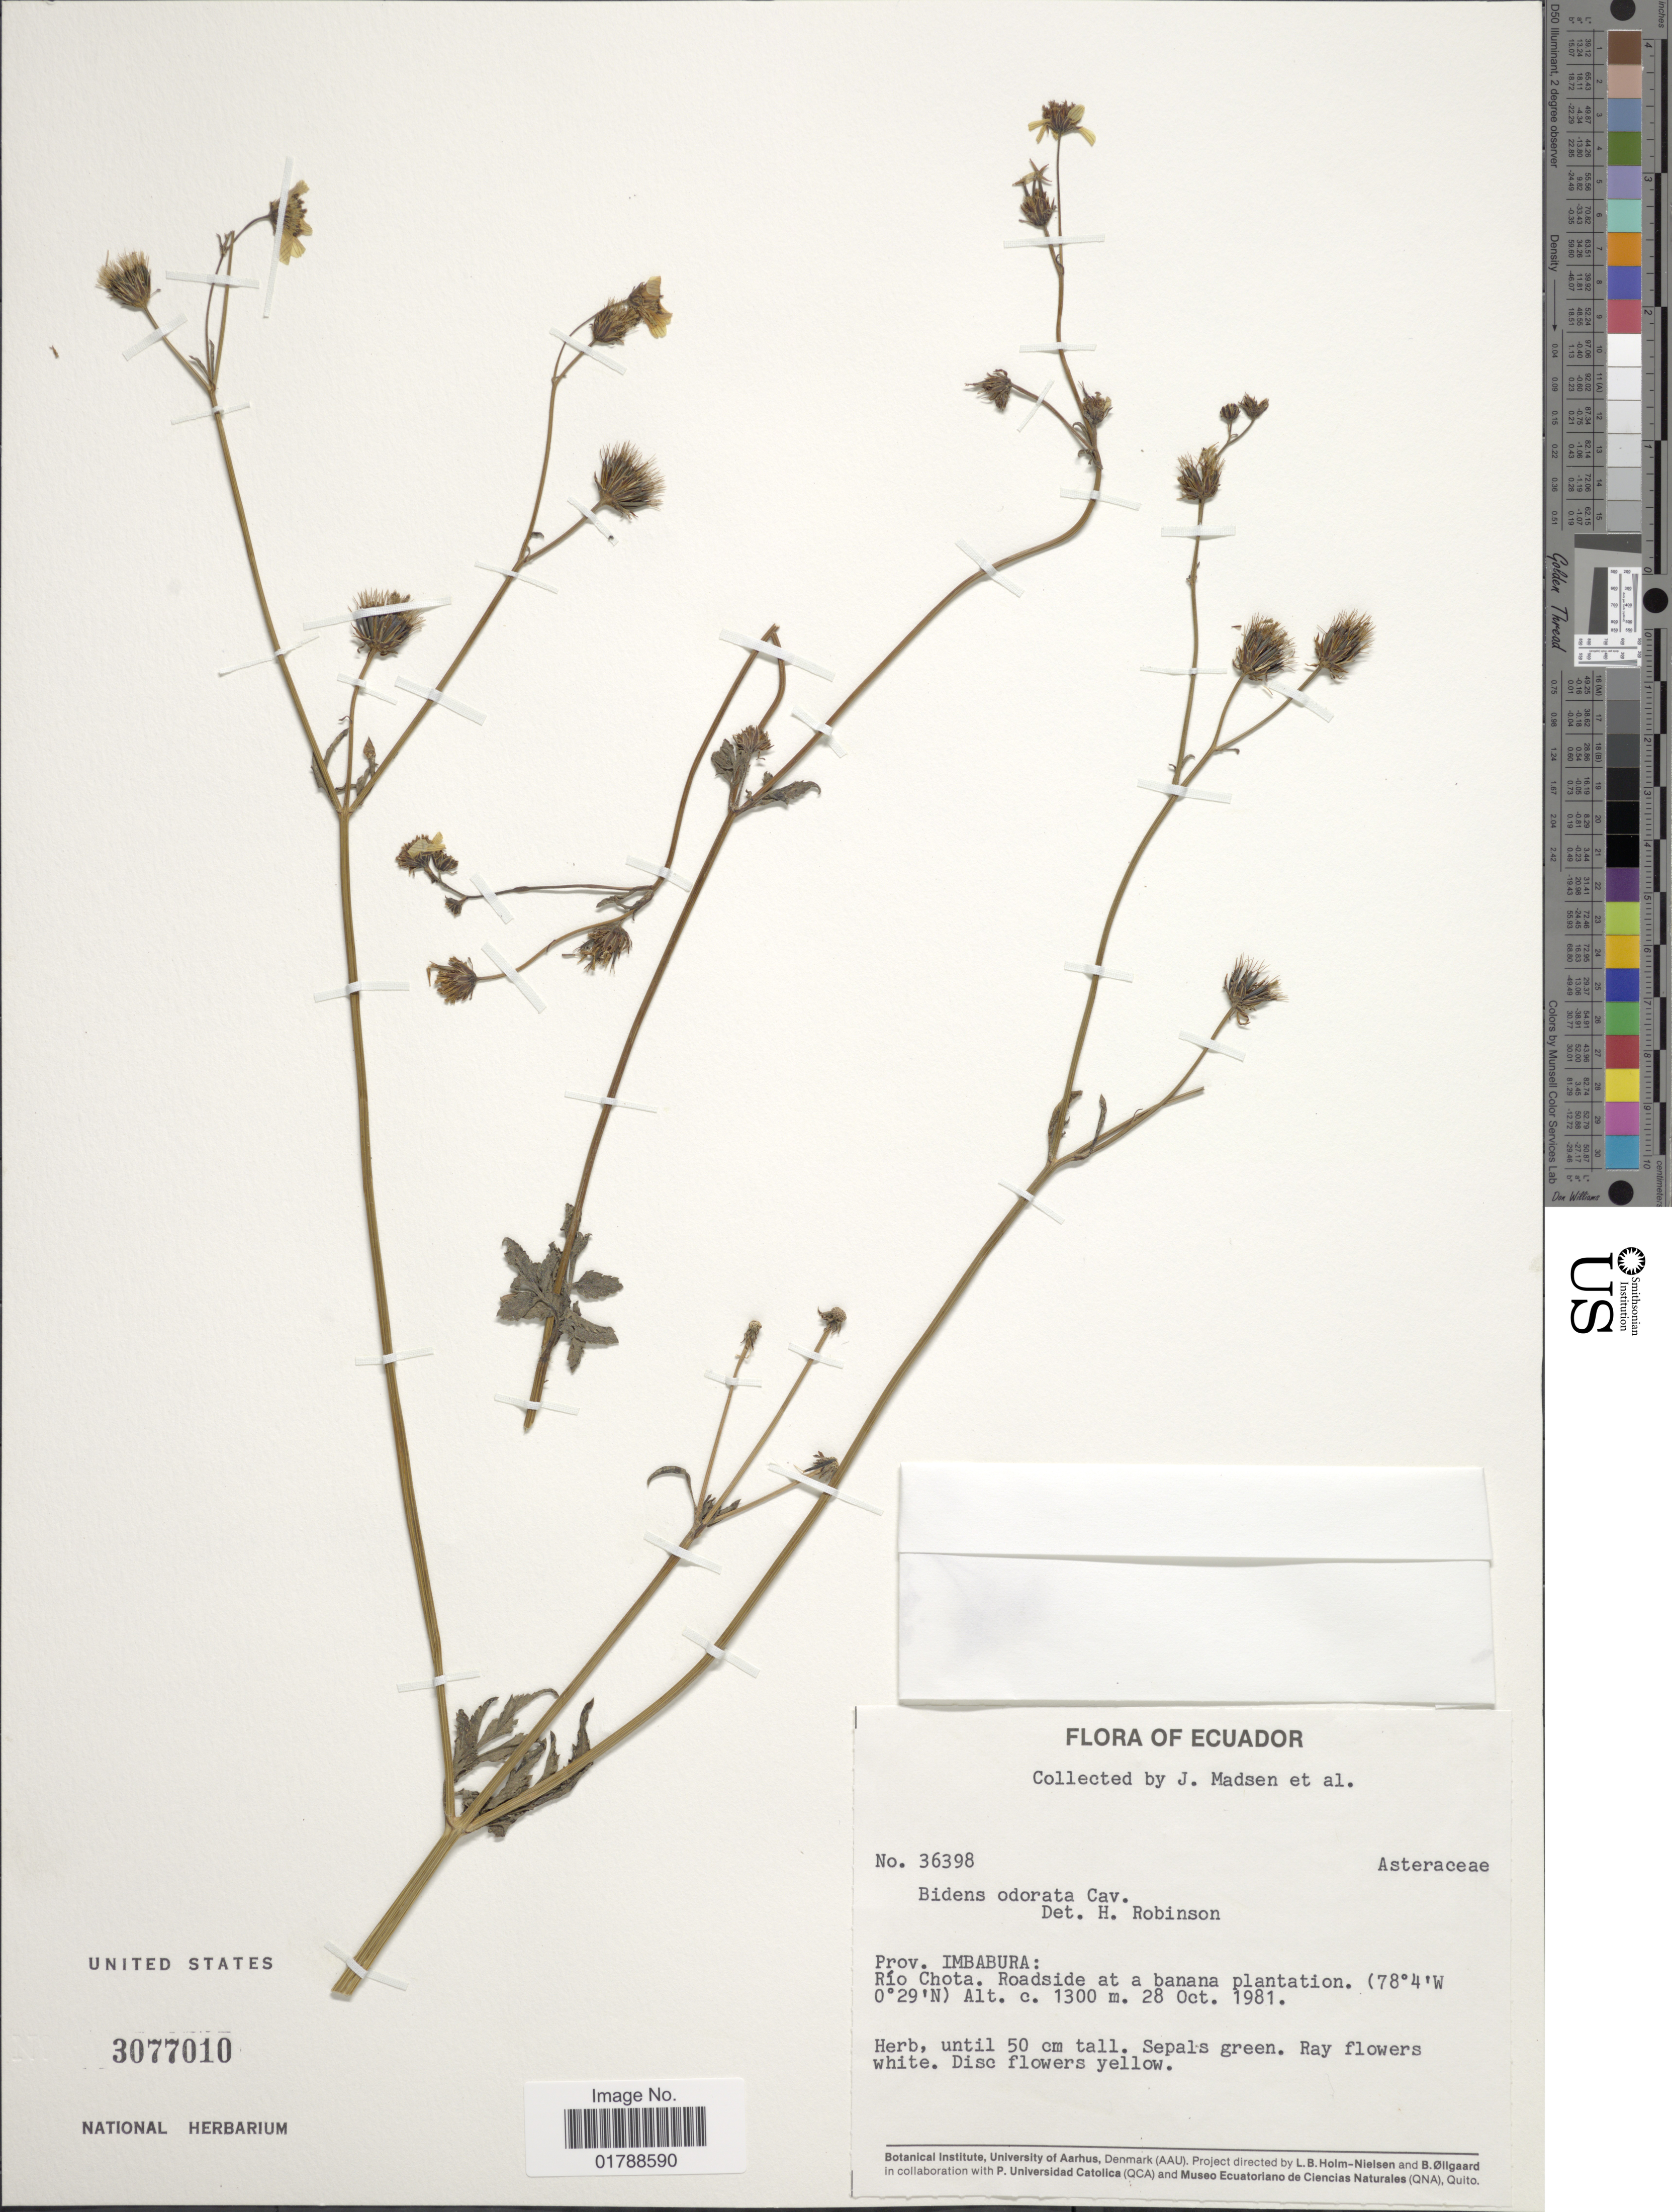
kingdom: Plantae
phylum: Tracheophyta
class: Magnoliopsida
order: Asterales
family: Asteraceae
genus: Bidens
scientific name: Bidens odorata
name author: Cav.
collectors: J. Madsen & et al.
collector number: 36398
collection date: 1981-10-28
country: Ecuador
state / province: Imbabura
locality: Río Chota. Roadside at a banana plantation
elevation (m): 1300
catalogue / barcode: US 3077010